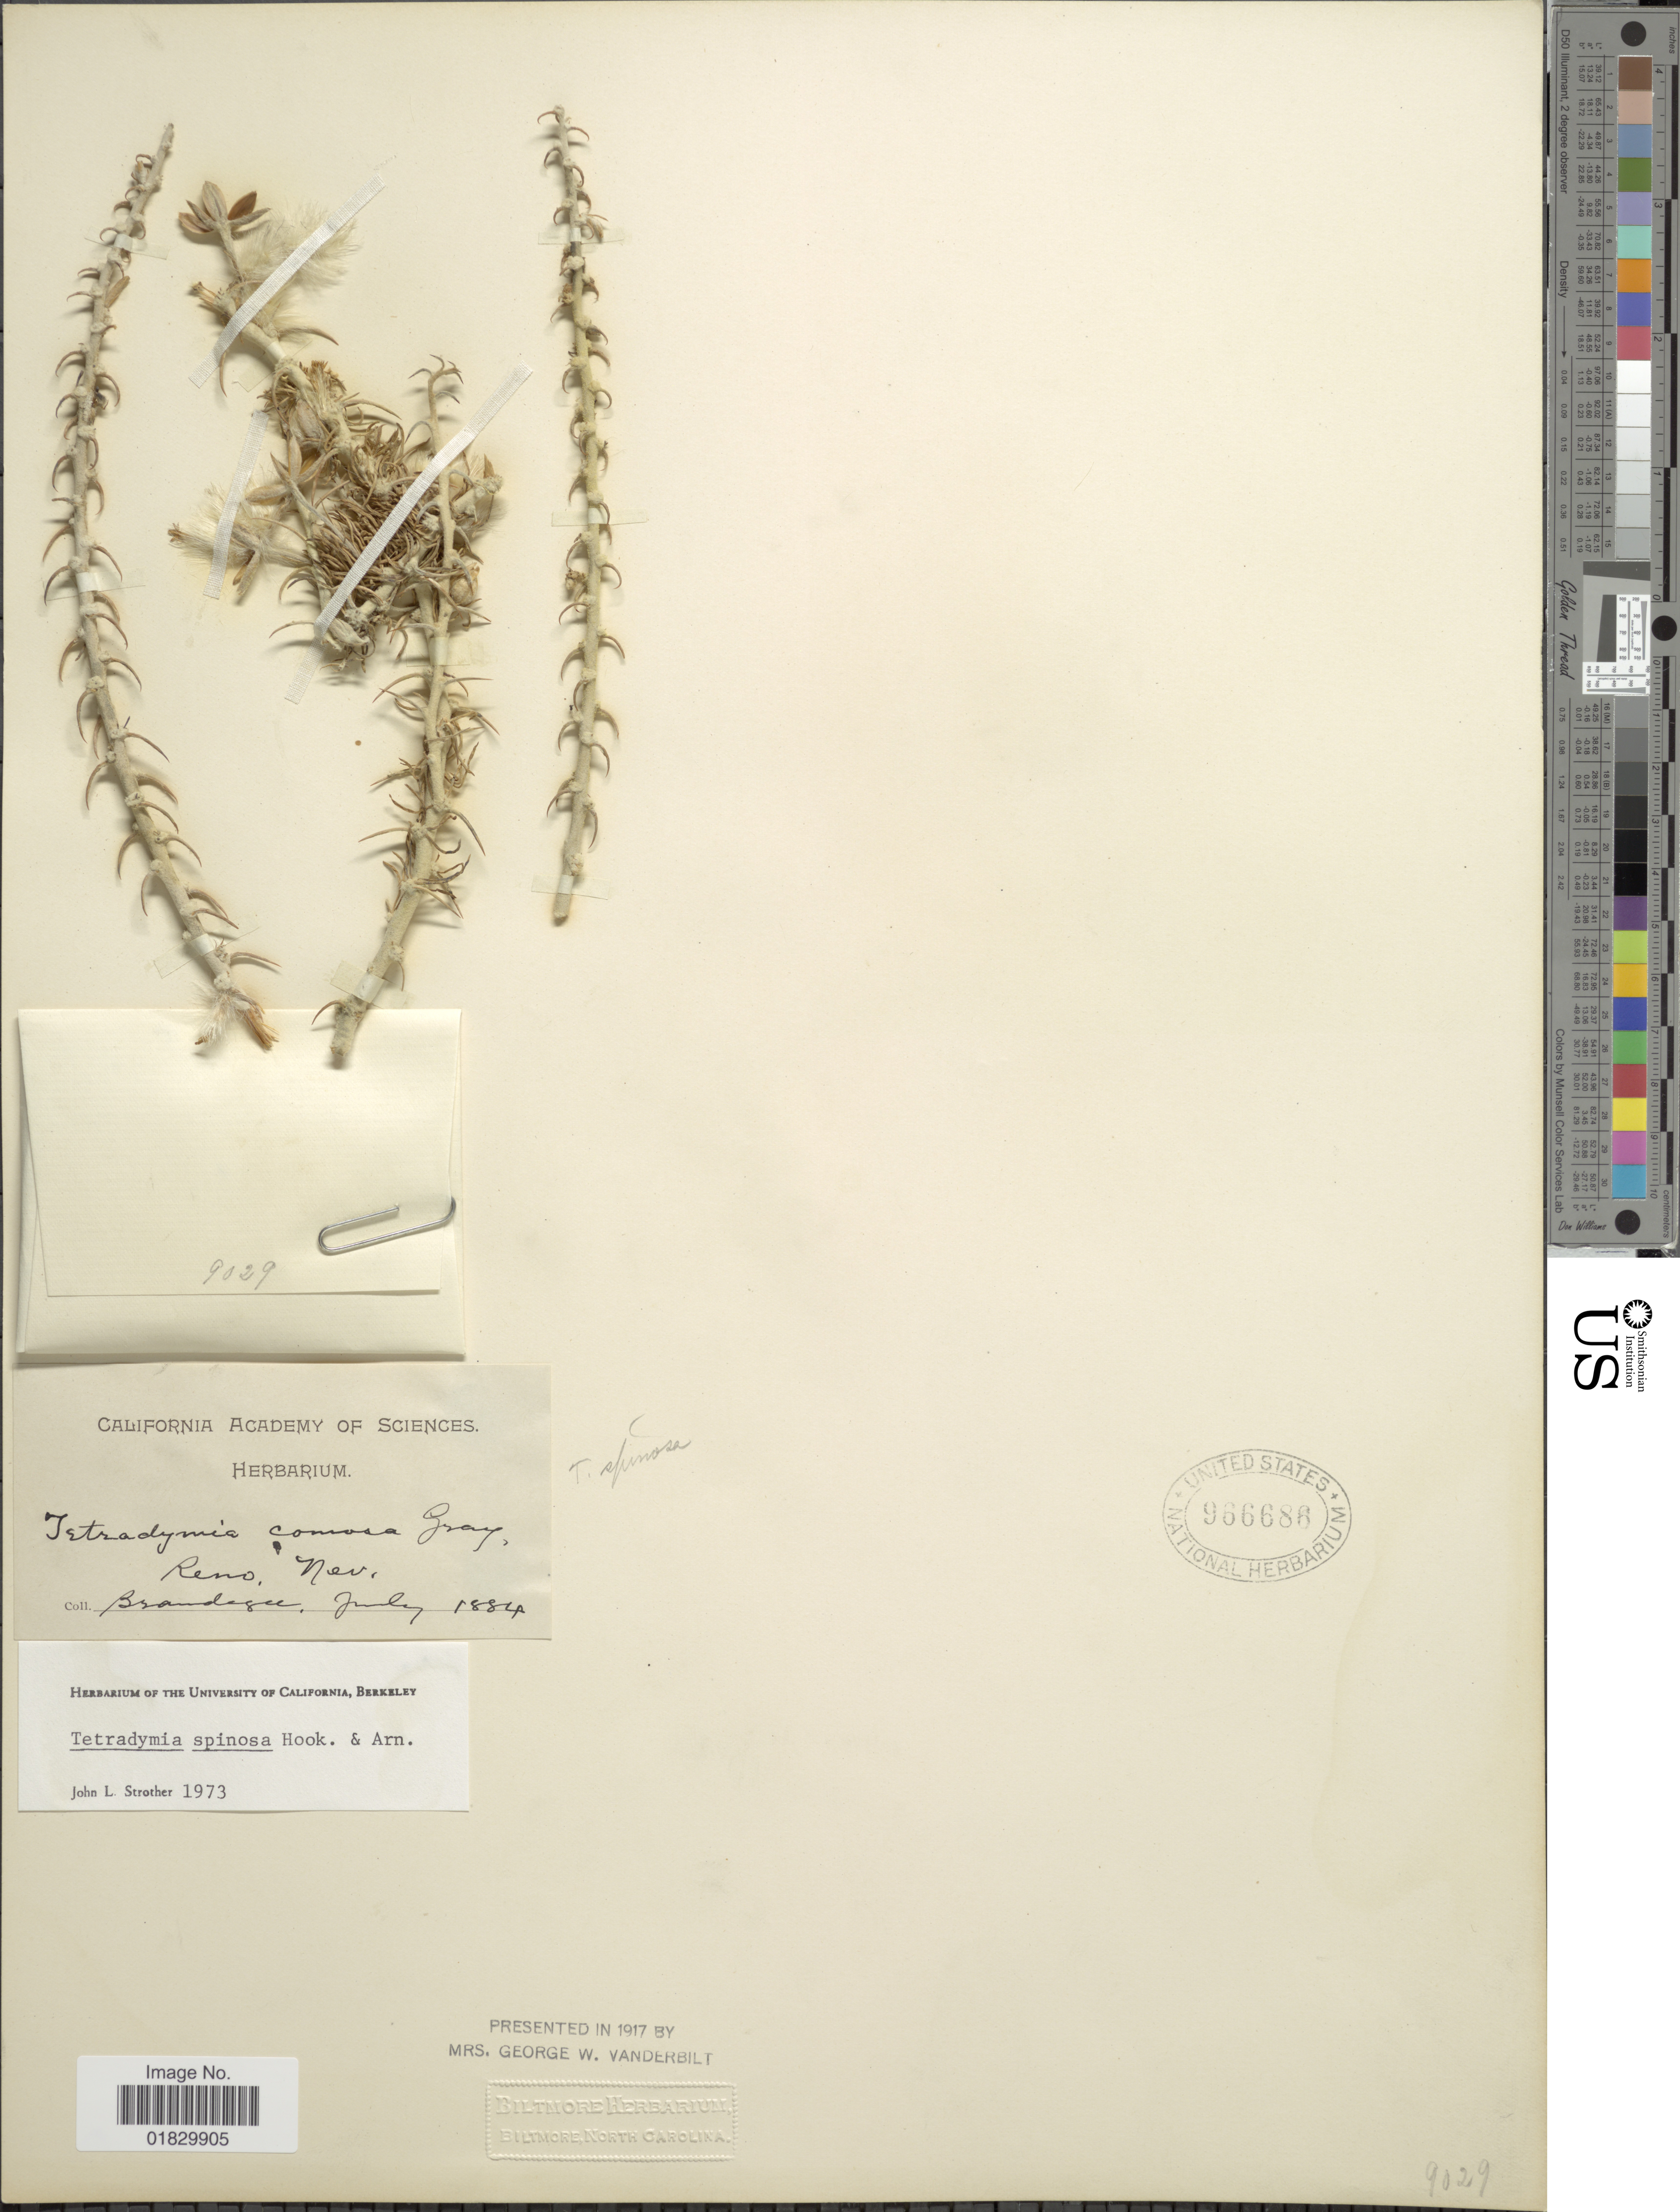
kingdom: Plantae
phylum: Tracheophyta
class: Magnoliopsida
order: Asterales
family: Asteraceae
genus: Tetradymia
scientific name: Tetradymia spinosa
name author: Hook. & Arn.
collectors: -- Brandegee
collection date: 1884-07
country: United States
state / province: Nevada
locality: Reno, Nevada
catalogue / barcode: US 966686